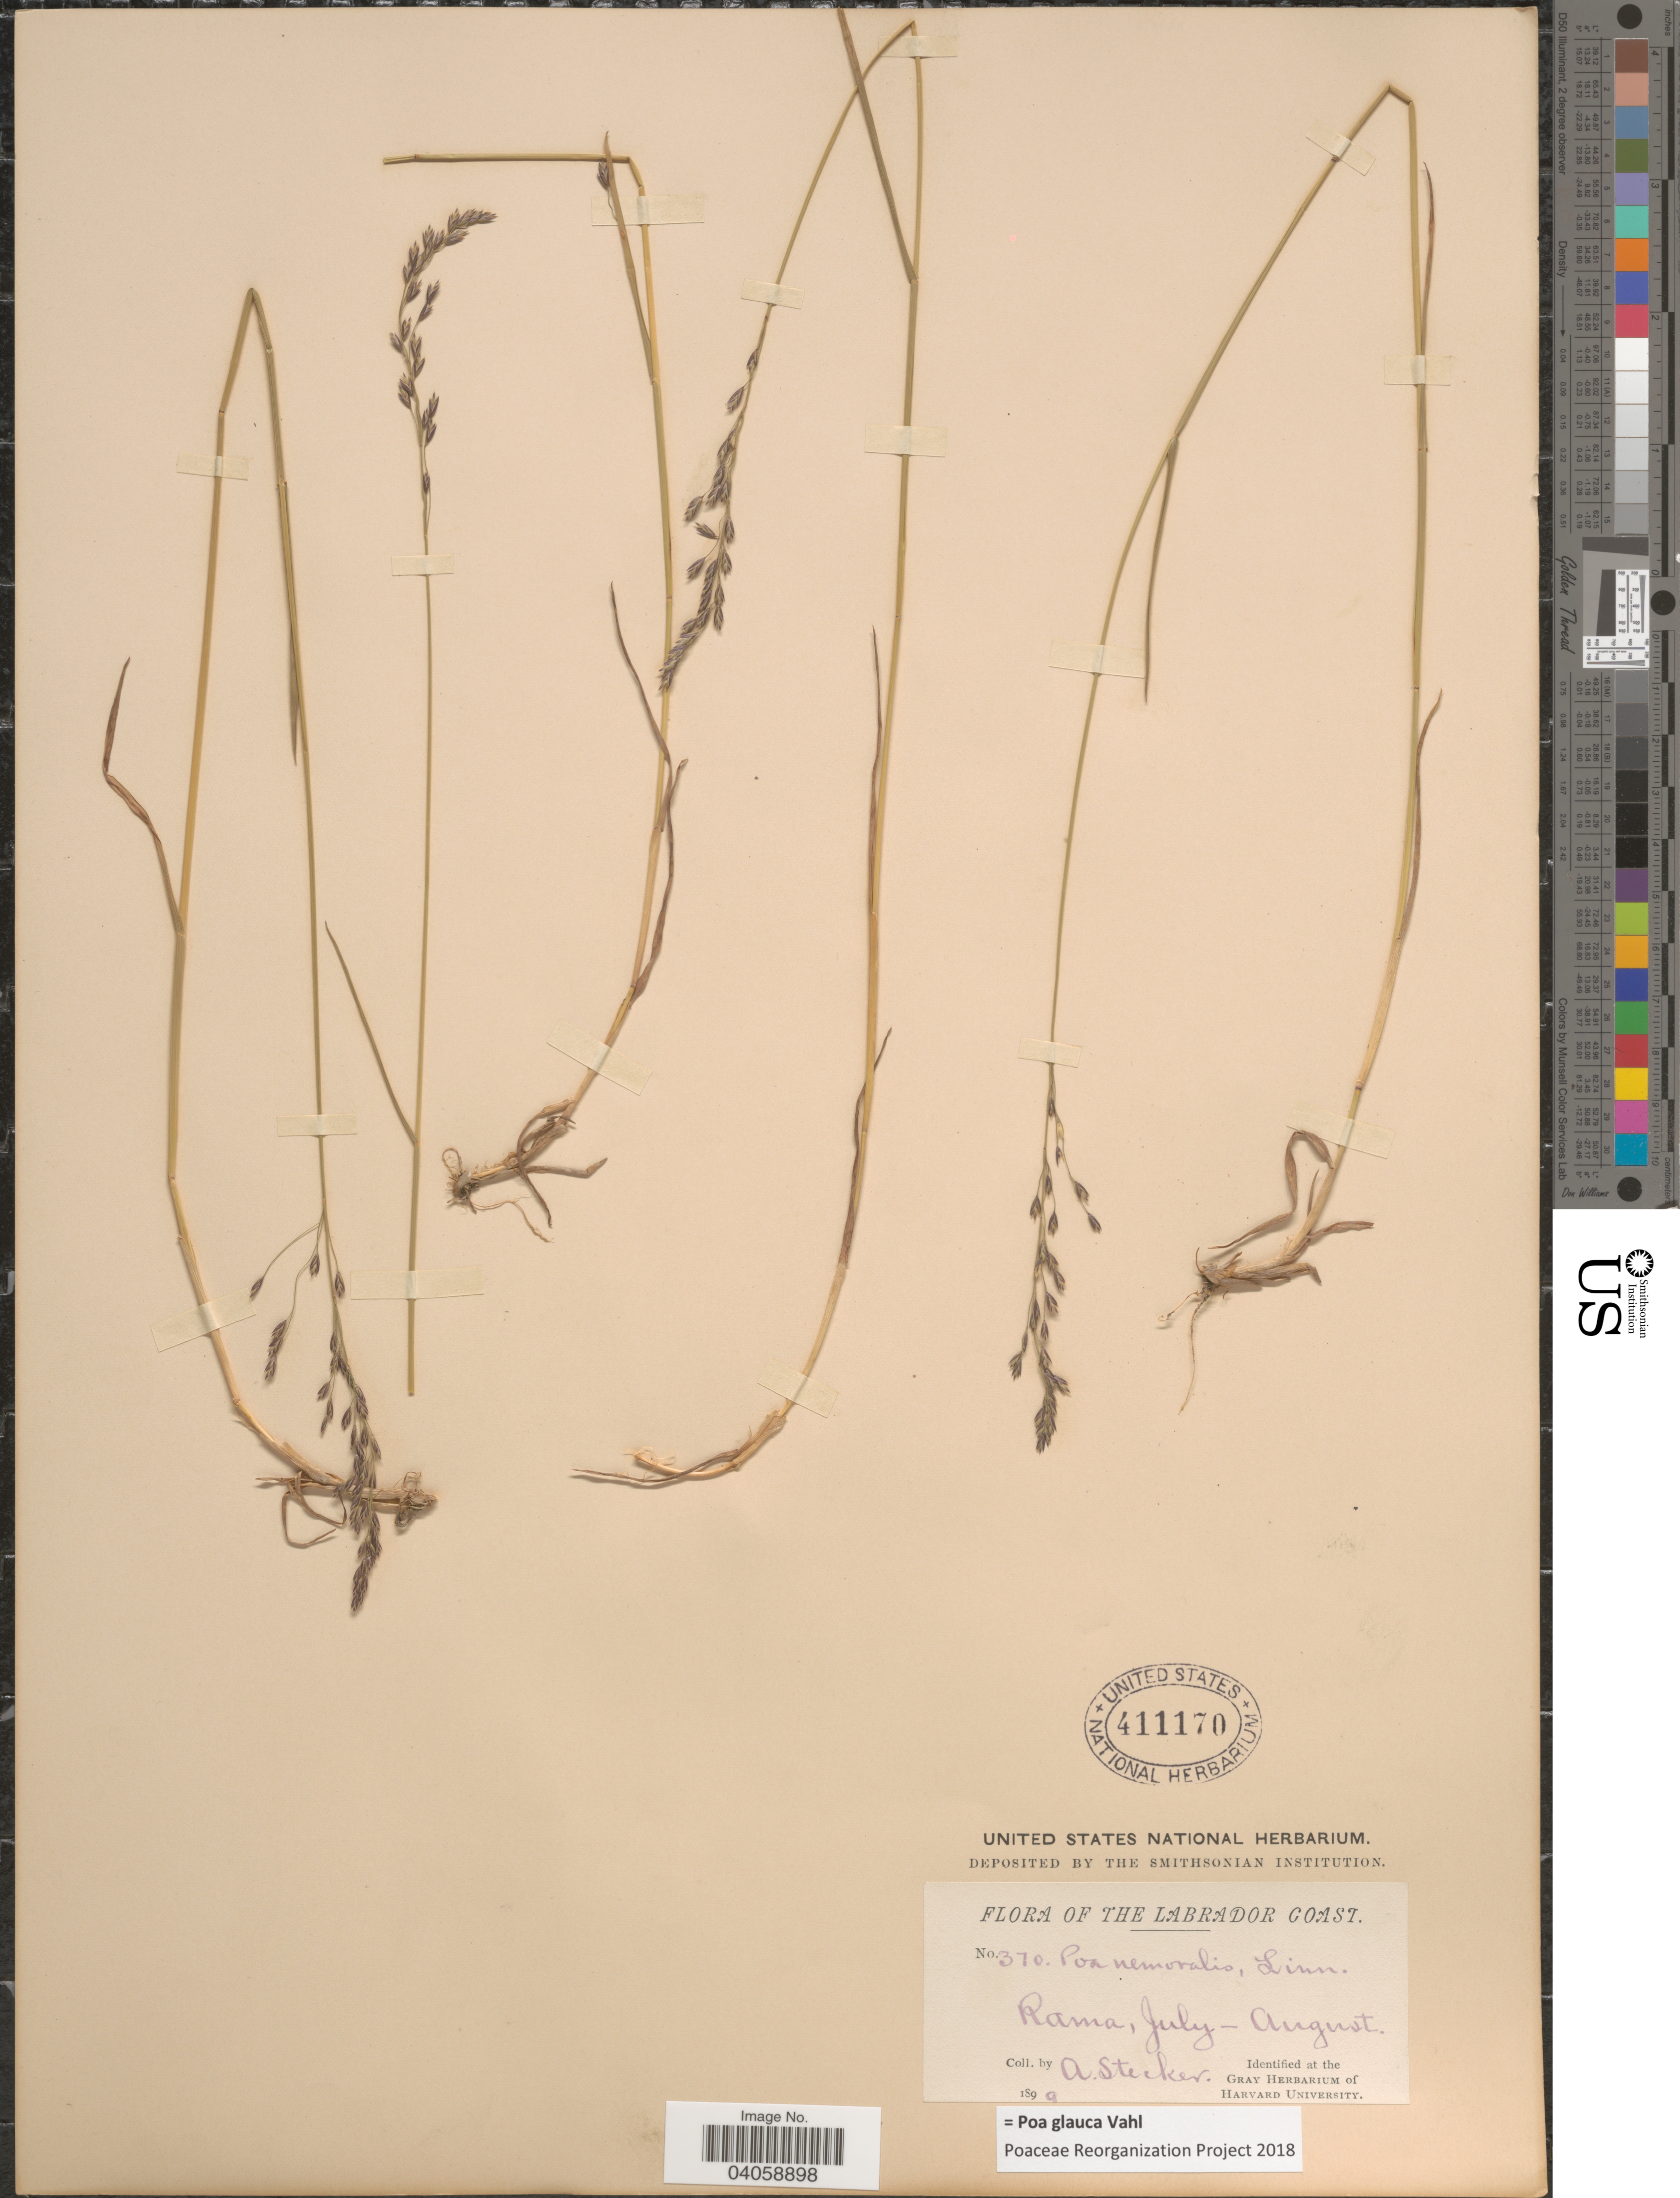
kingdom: Plantae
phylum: Tracheophyta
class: Liliopsida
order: Poales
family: Poaceae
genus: Poa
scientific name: Poa glauca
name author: Vahl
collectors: A. Stecker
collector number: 370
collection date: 1899-07/1899-08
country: Canada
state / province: Newfoundland and Labrador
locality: The Labrador Coast. Rama.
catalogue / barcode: US 411170